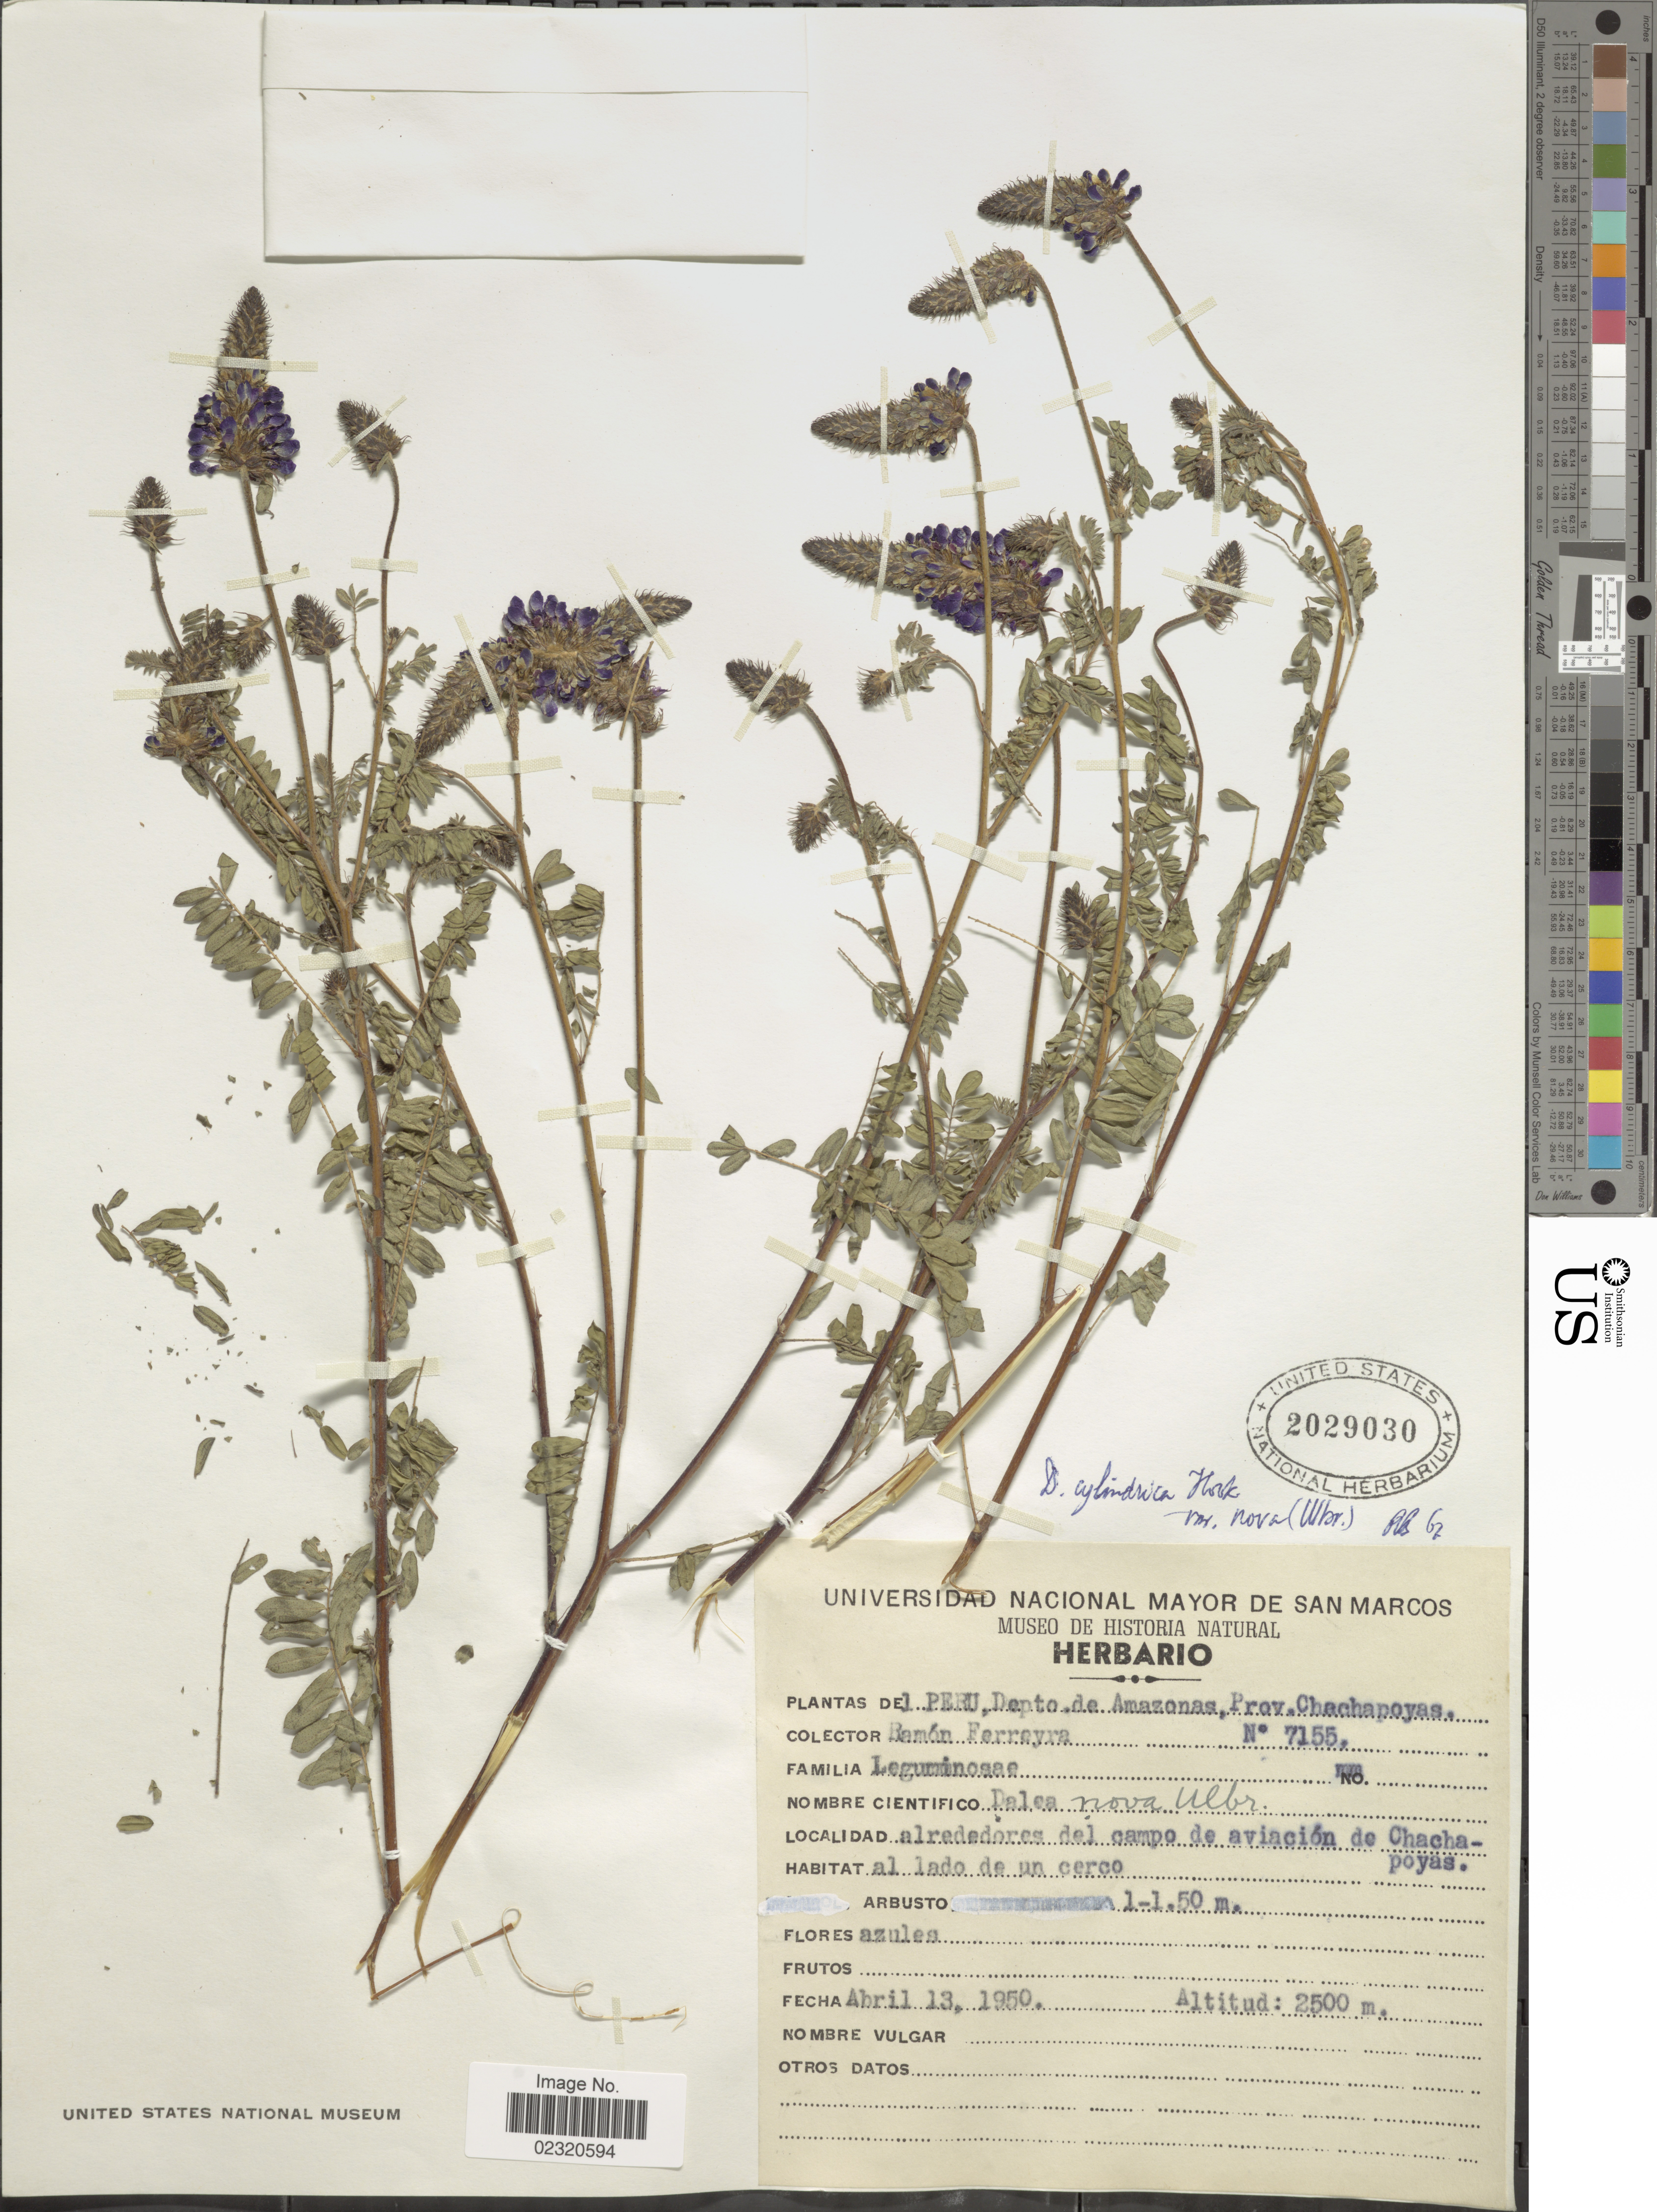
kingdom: Plantae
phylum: Tracheophyta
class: Magnoliopsida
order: Fabales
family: Fabaceae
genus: Dalea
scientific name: Dalea cylindrica var. nova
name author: (Ulbr.) Barneby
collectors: R. A. Ferreyra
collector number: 7155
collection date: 1950-04-13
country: Peru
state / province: Amazonas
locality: Prov. Chachapoyas, alrededores del campo de aviacion de Chachapoyas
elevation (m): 2500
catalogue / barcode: US 2029030